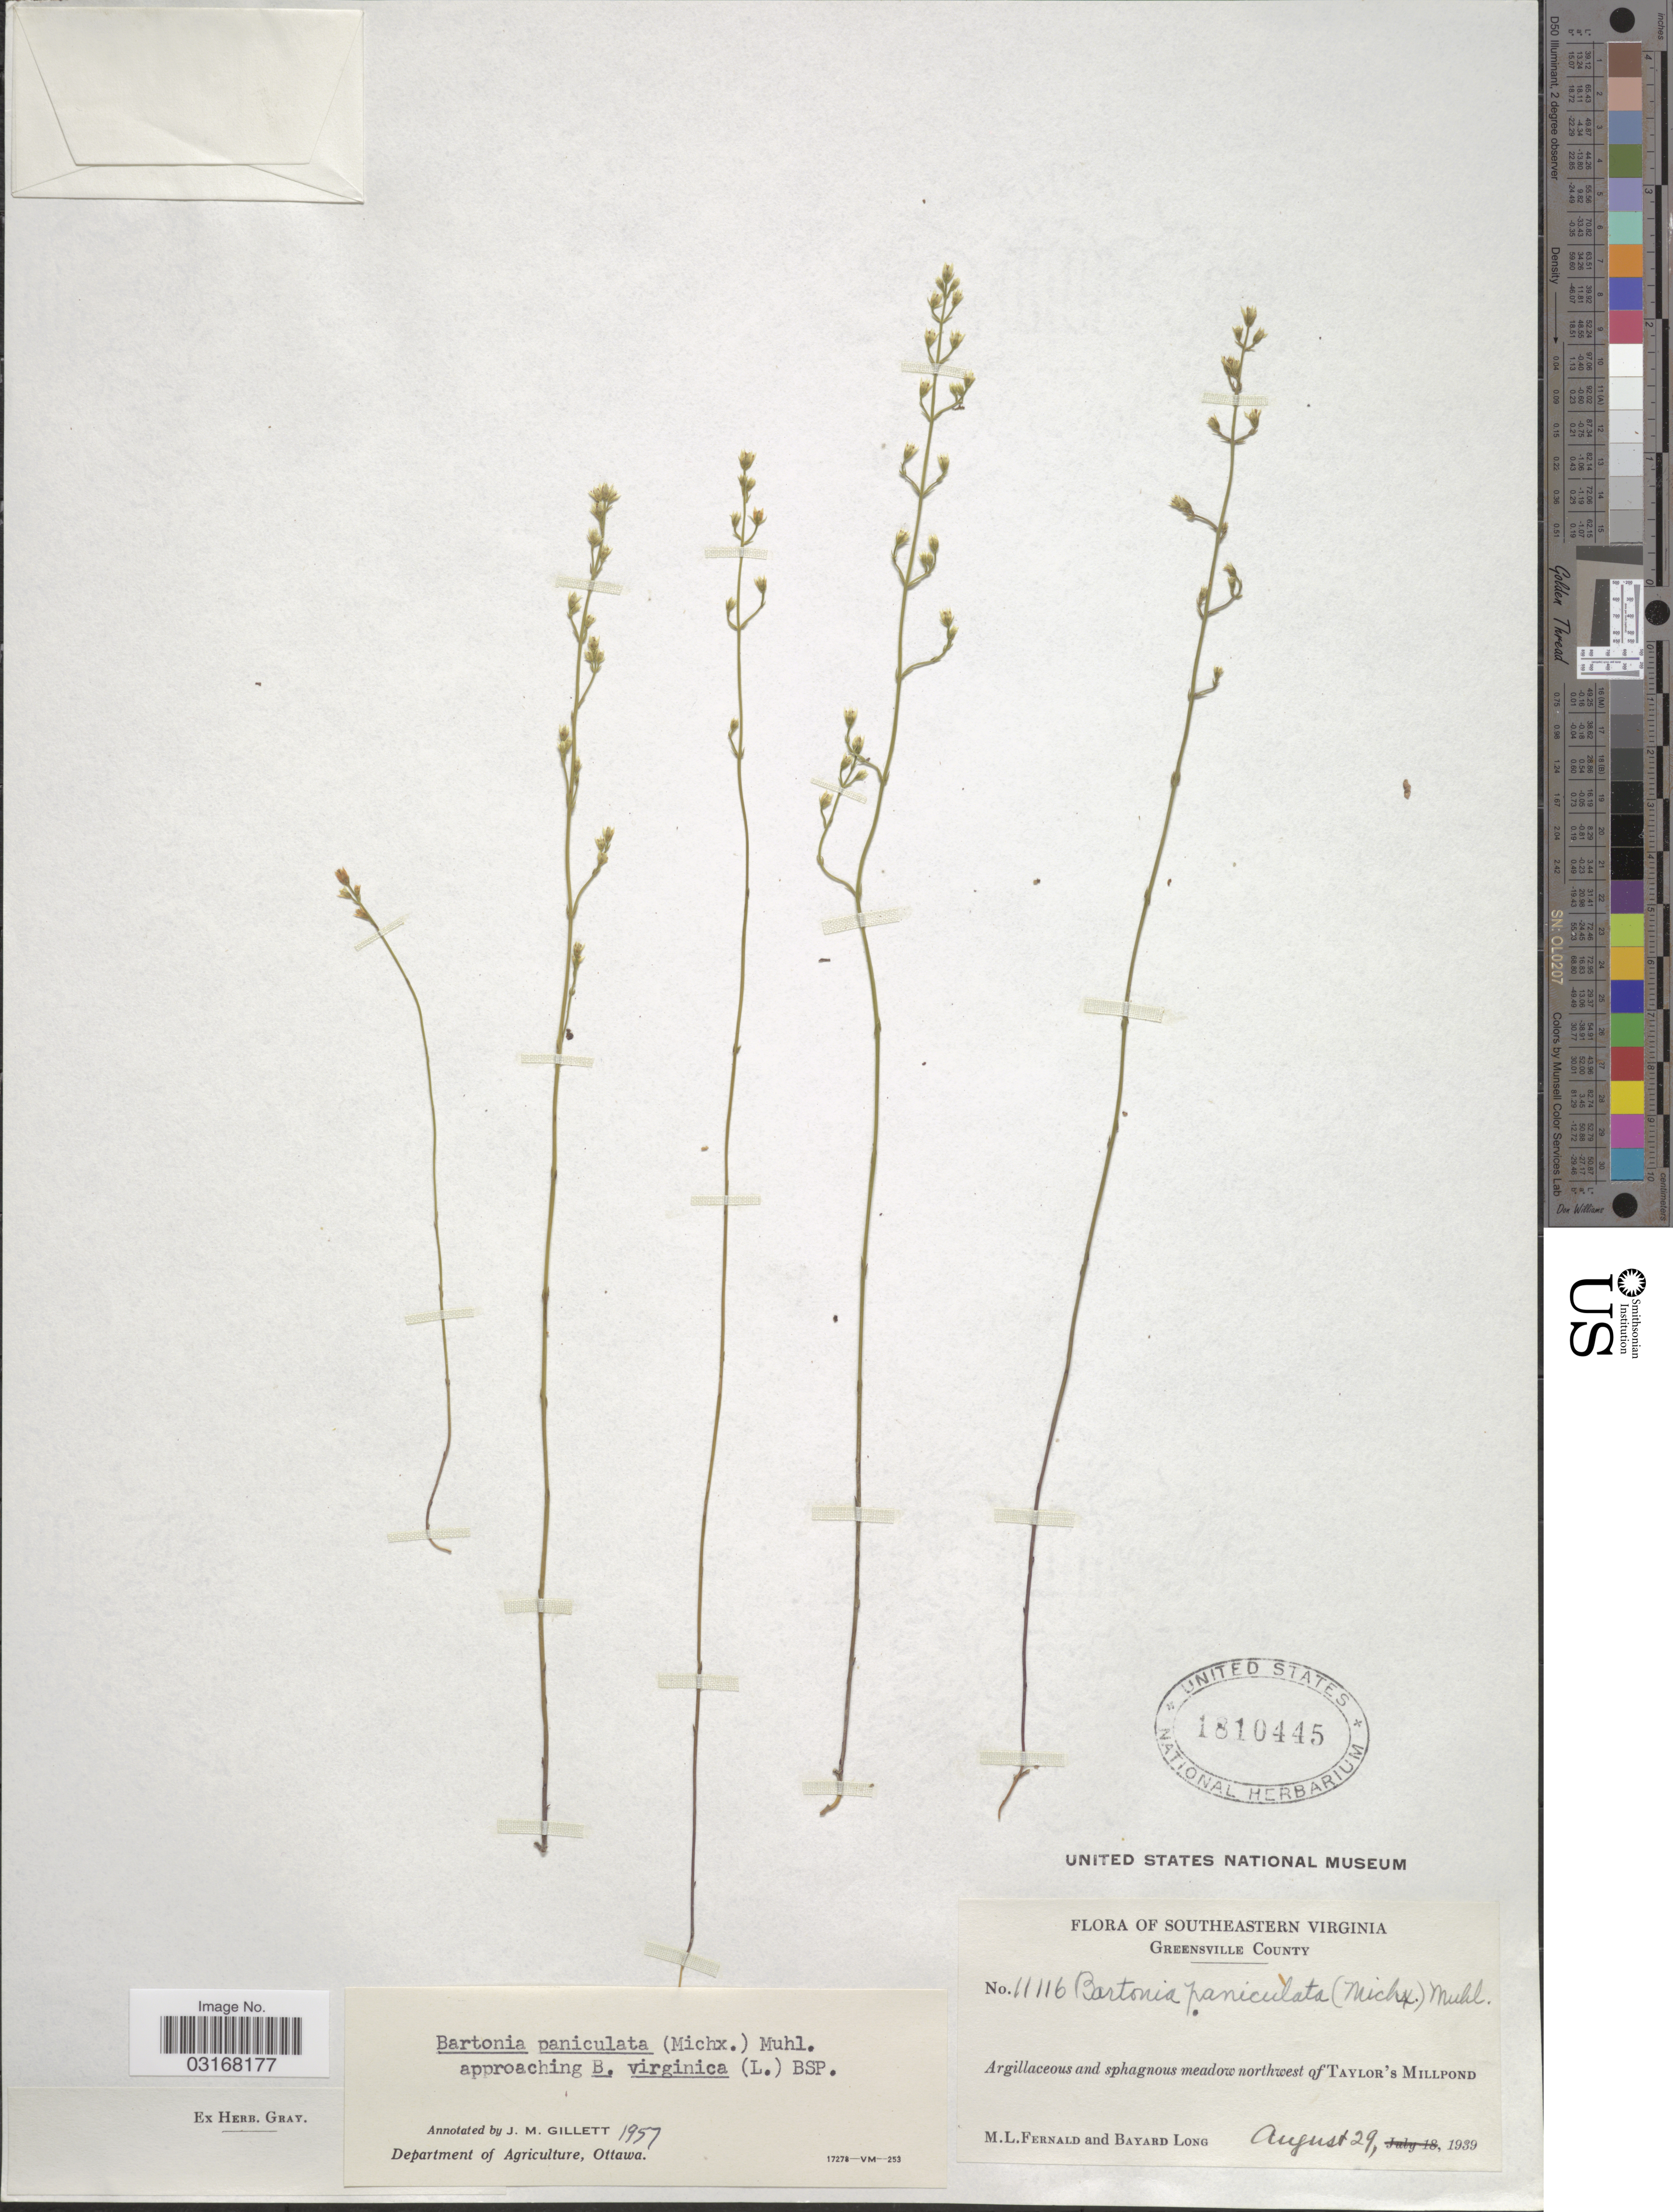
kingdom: Plantae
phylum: Tracheophyta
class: Magnoliopsida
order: Gentianales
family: Gentianaceae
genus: Bartonia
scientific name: Bartonia paniculata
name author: (Michx.) Muhl.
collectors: M. L. Fernald & B. Long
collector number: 11116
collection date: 1939-08-29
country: United States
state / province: Virginia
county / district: Greensville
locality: Southeastern Virginia. Greensville County. Northwest of Taylor's Millpond.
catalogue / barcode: US 1810445